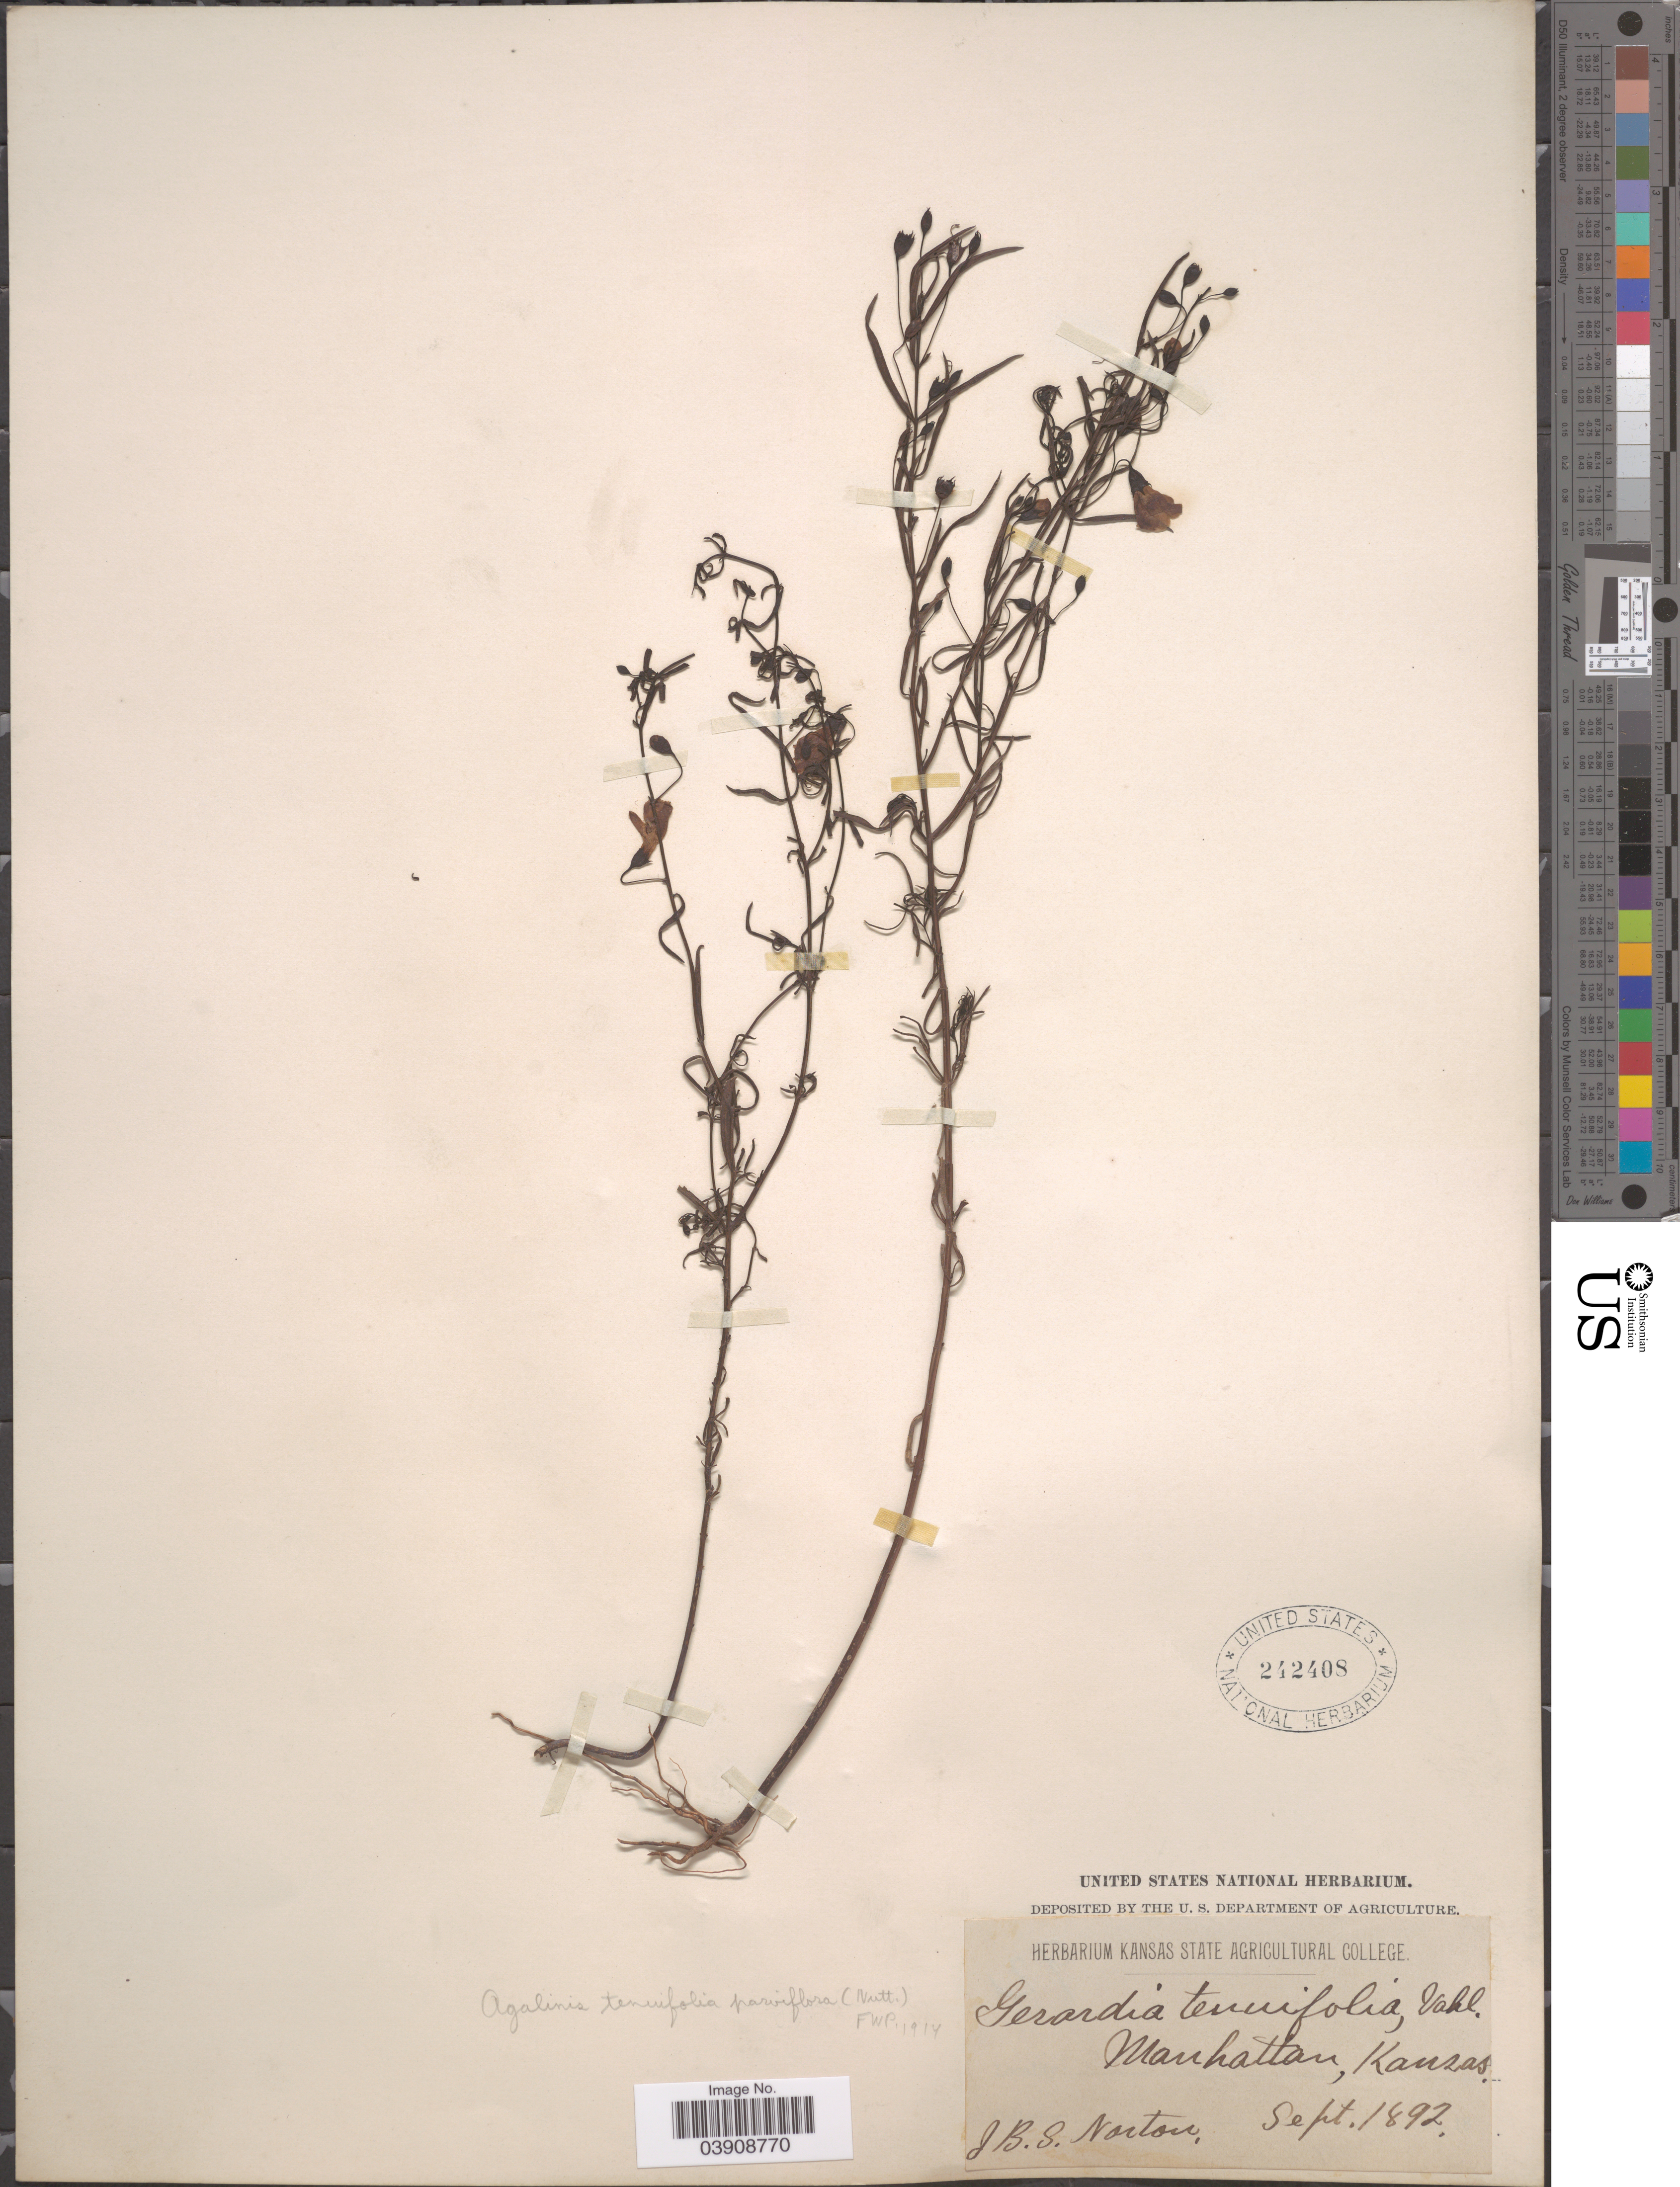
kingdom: Plantae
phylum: Tracheophyta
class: Magnoliopsida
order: Lamiales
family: Orobanchaceae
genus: Agalinis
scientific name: Agalinis tenuifolia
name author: (Vahl) Raf.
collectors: J. B. S. Norton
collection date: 1892-09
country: United States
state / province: Kansas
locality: Manhattan.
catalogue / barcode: US 242408